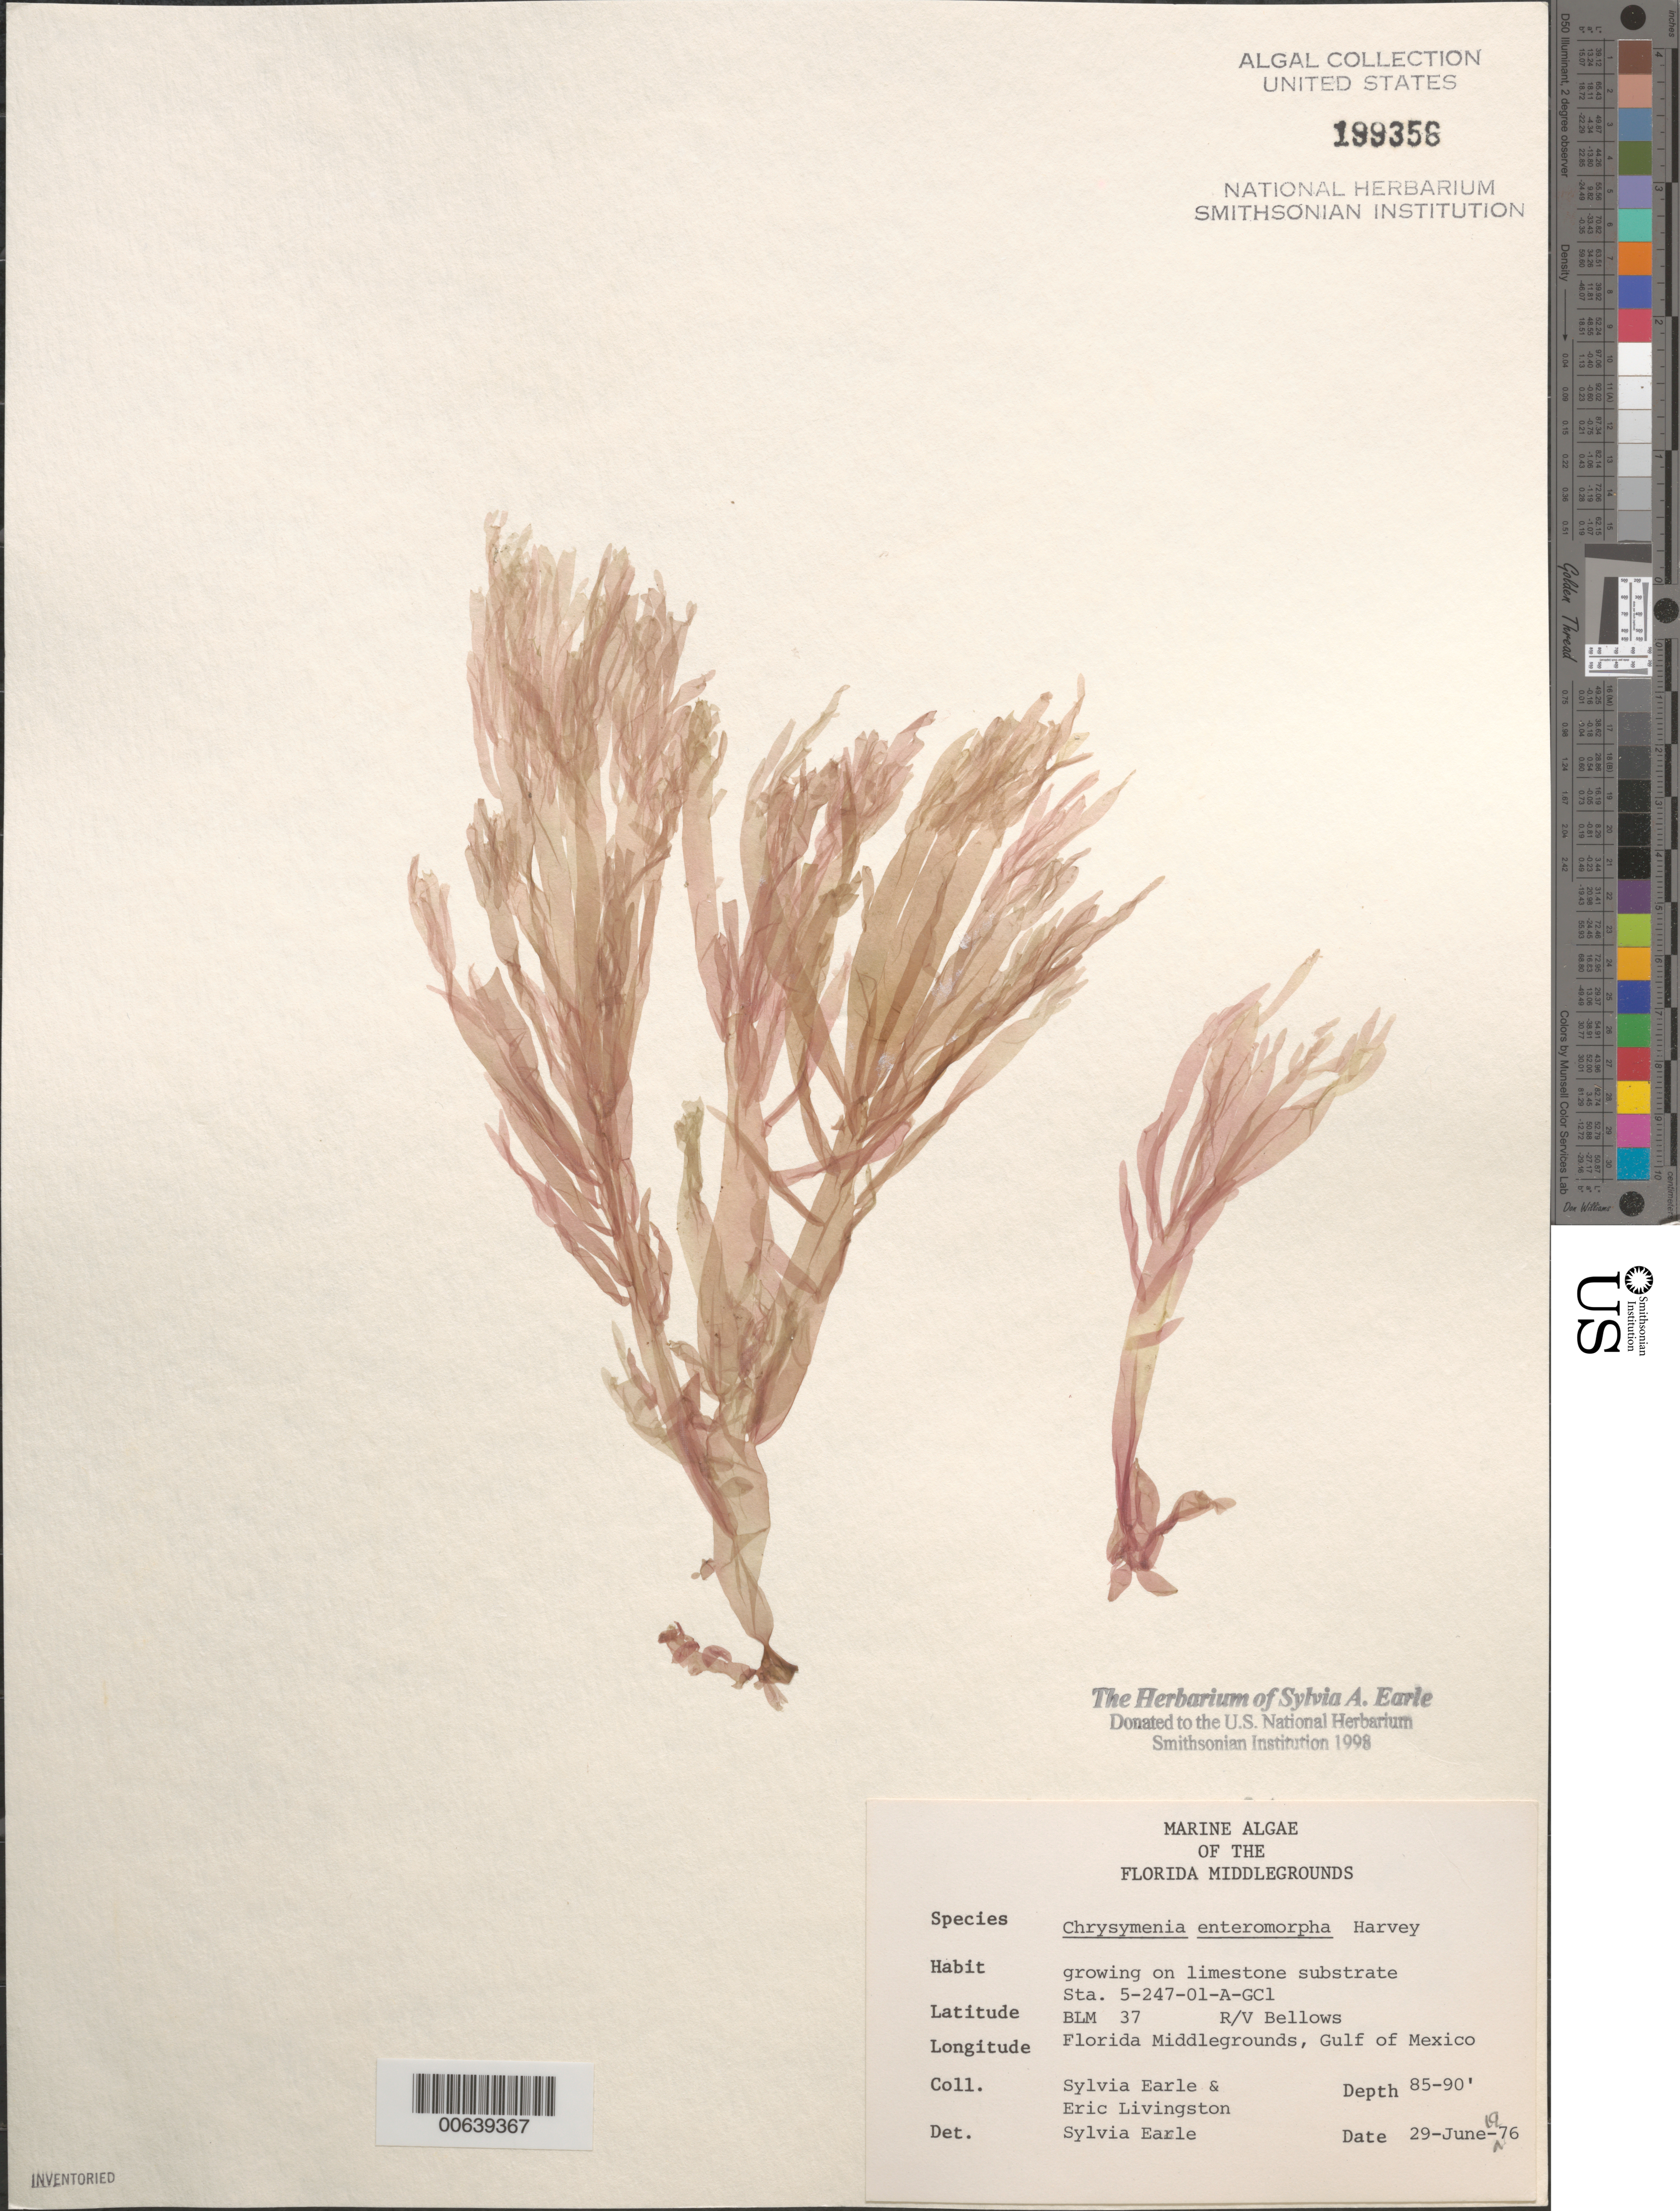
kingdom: Plantae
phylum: Rhodophyta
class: Florideophyceae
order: Rhodymeniales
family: Rhodymeniaceae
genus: Botryocladia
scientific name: Botryocladia enteromorpha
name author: (Harv.) W.E. Schmidt et al. in W.E. Schmidt et al.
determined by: Algae name updating Project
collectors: S. A. Earle & E. Livingston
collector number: Station 5-247-01-a-gc1 & BLM 37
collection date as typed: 29 Jun 1976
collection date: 1976-06-29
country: United States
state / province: Florida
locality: Florida Middle Grounds, Gulf of Mexico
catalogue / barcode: US 199356